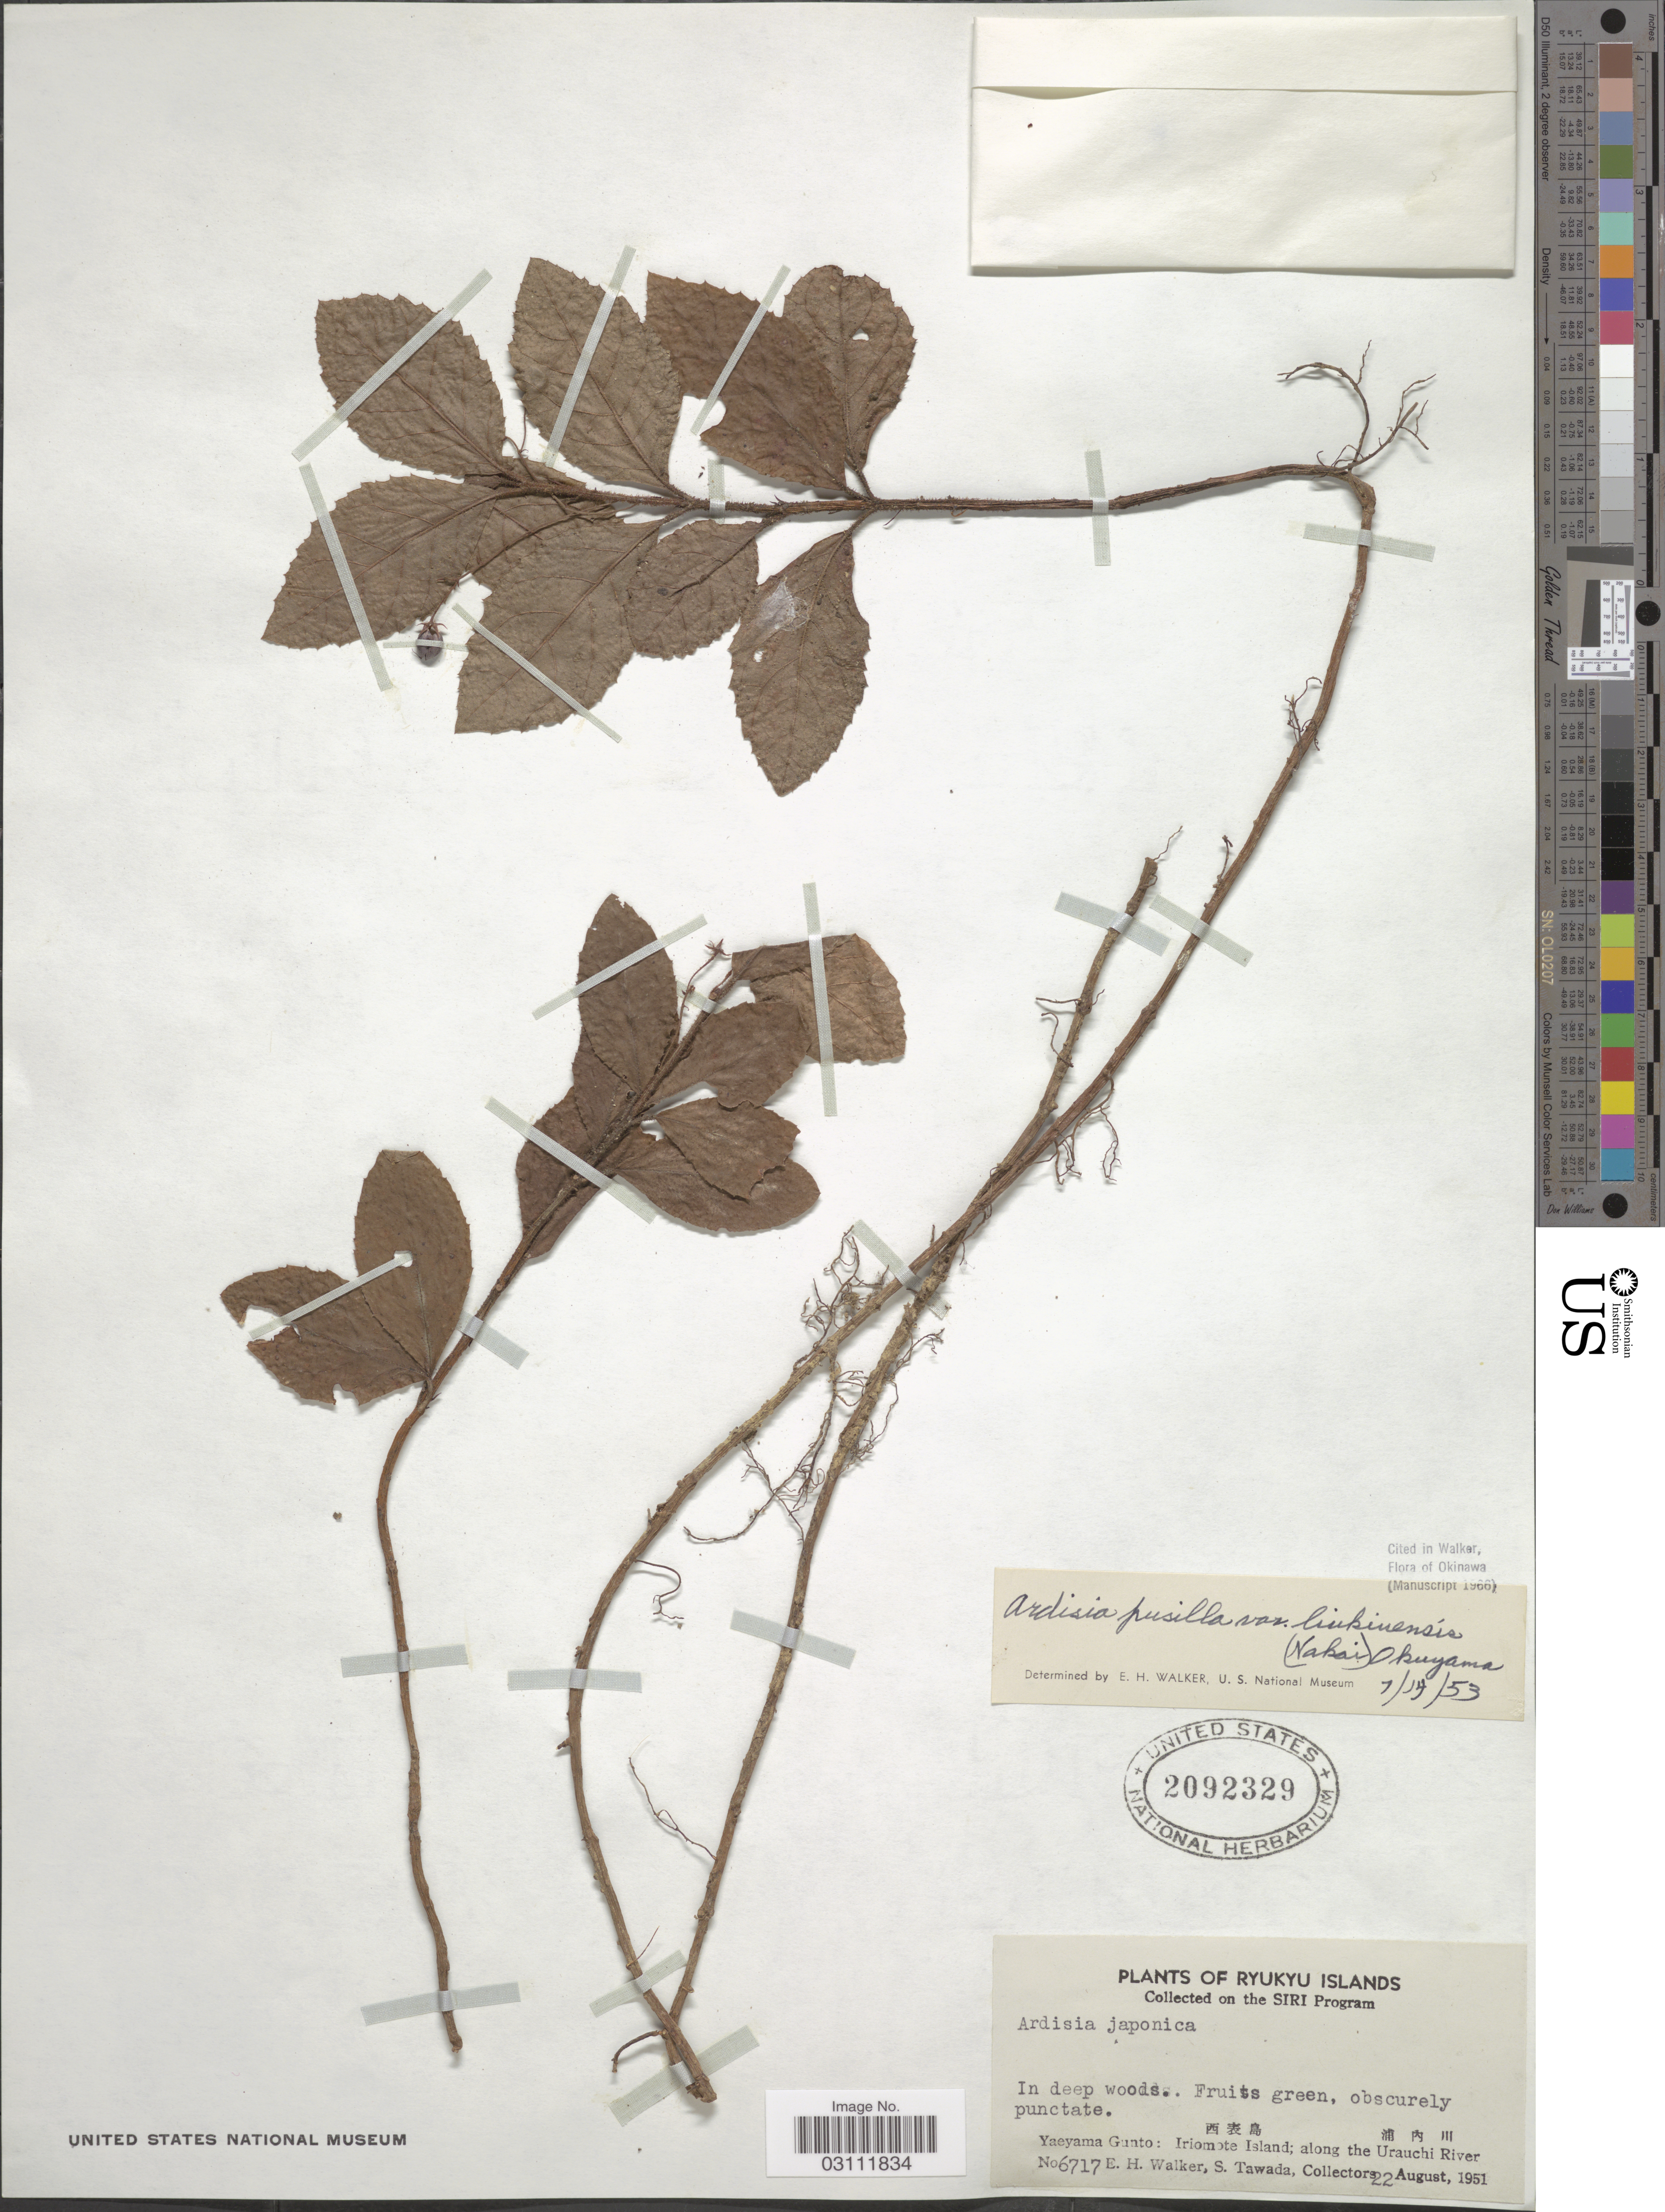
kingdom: Plantae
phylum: Tracheophyta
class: Magnoliopsida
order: Ericales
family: Primulaceae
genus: Ardisia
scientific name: Ardisia pusilla var. liukiuensis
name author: (Nakai) Okuyama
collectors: E. H. Walker & S. Tawada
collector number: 6717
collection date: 1951-08-22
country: Japan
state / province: Okinawa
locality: Ryukyu Islands. Yaeyama Gunto: Iriomote Island; along the Urauchi River.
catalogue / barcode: US 2092329